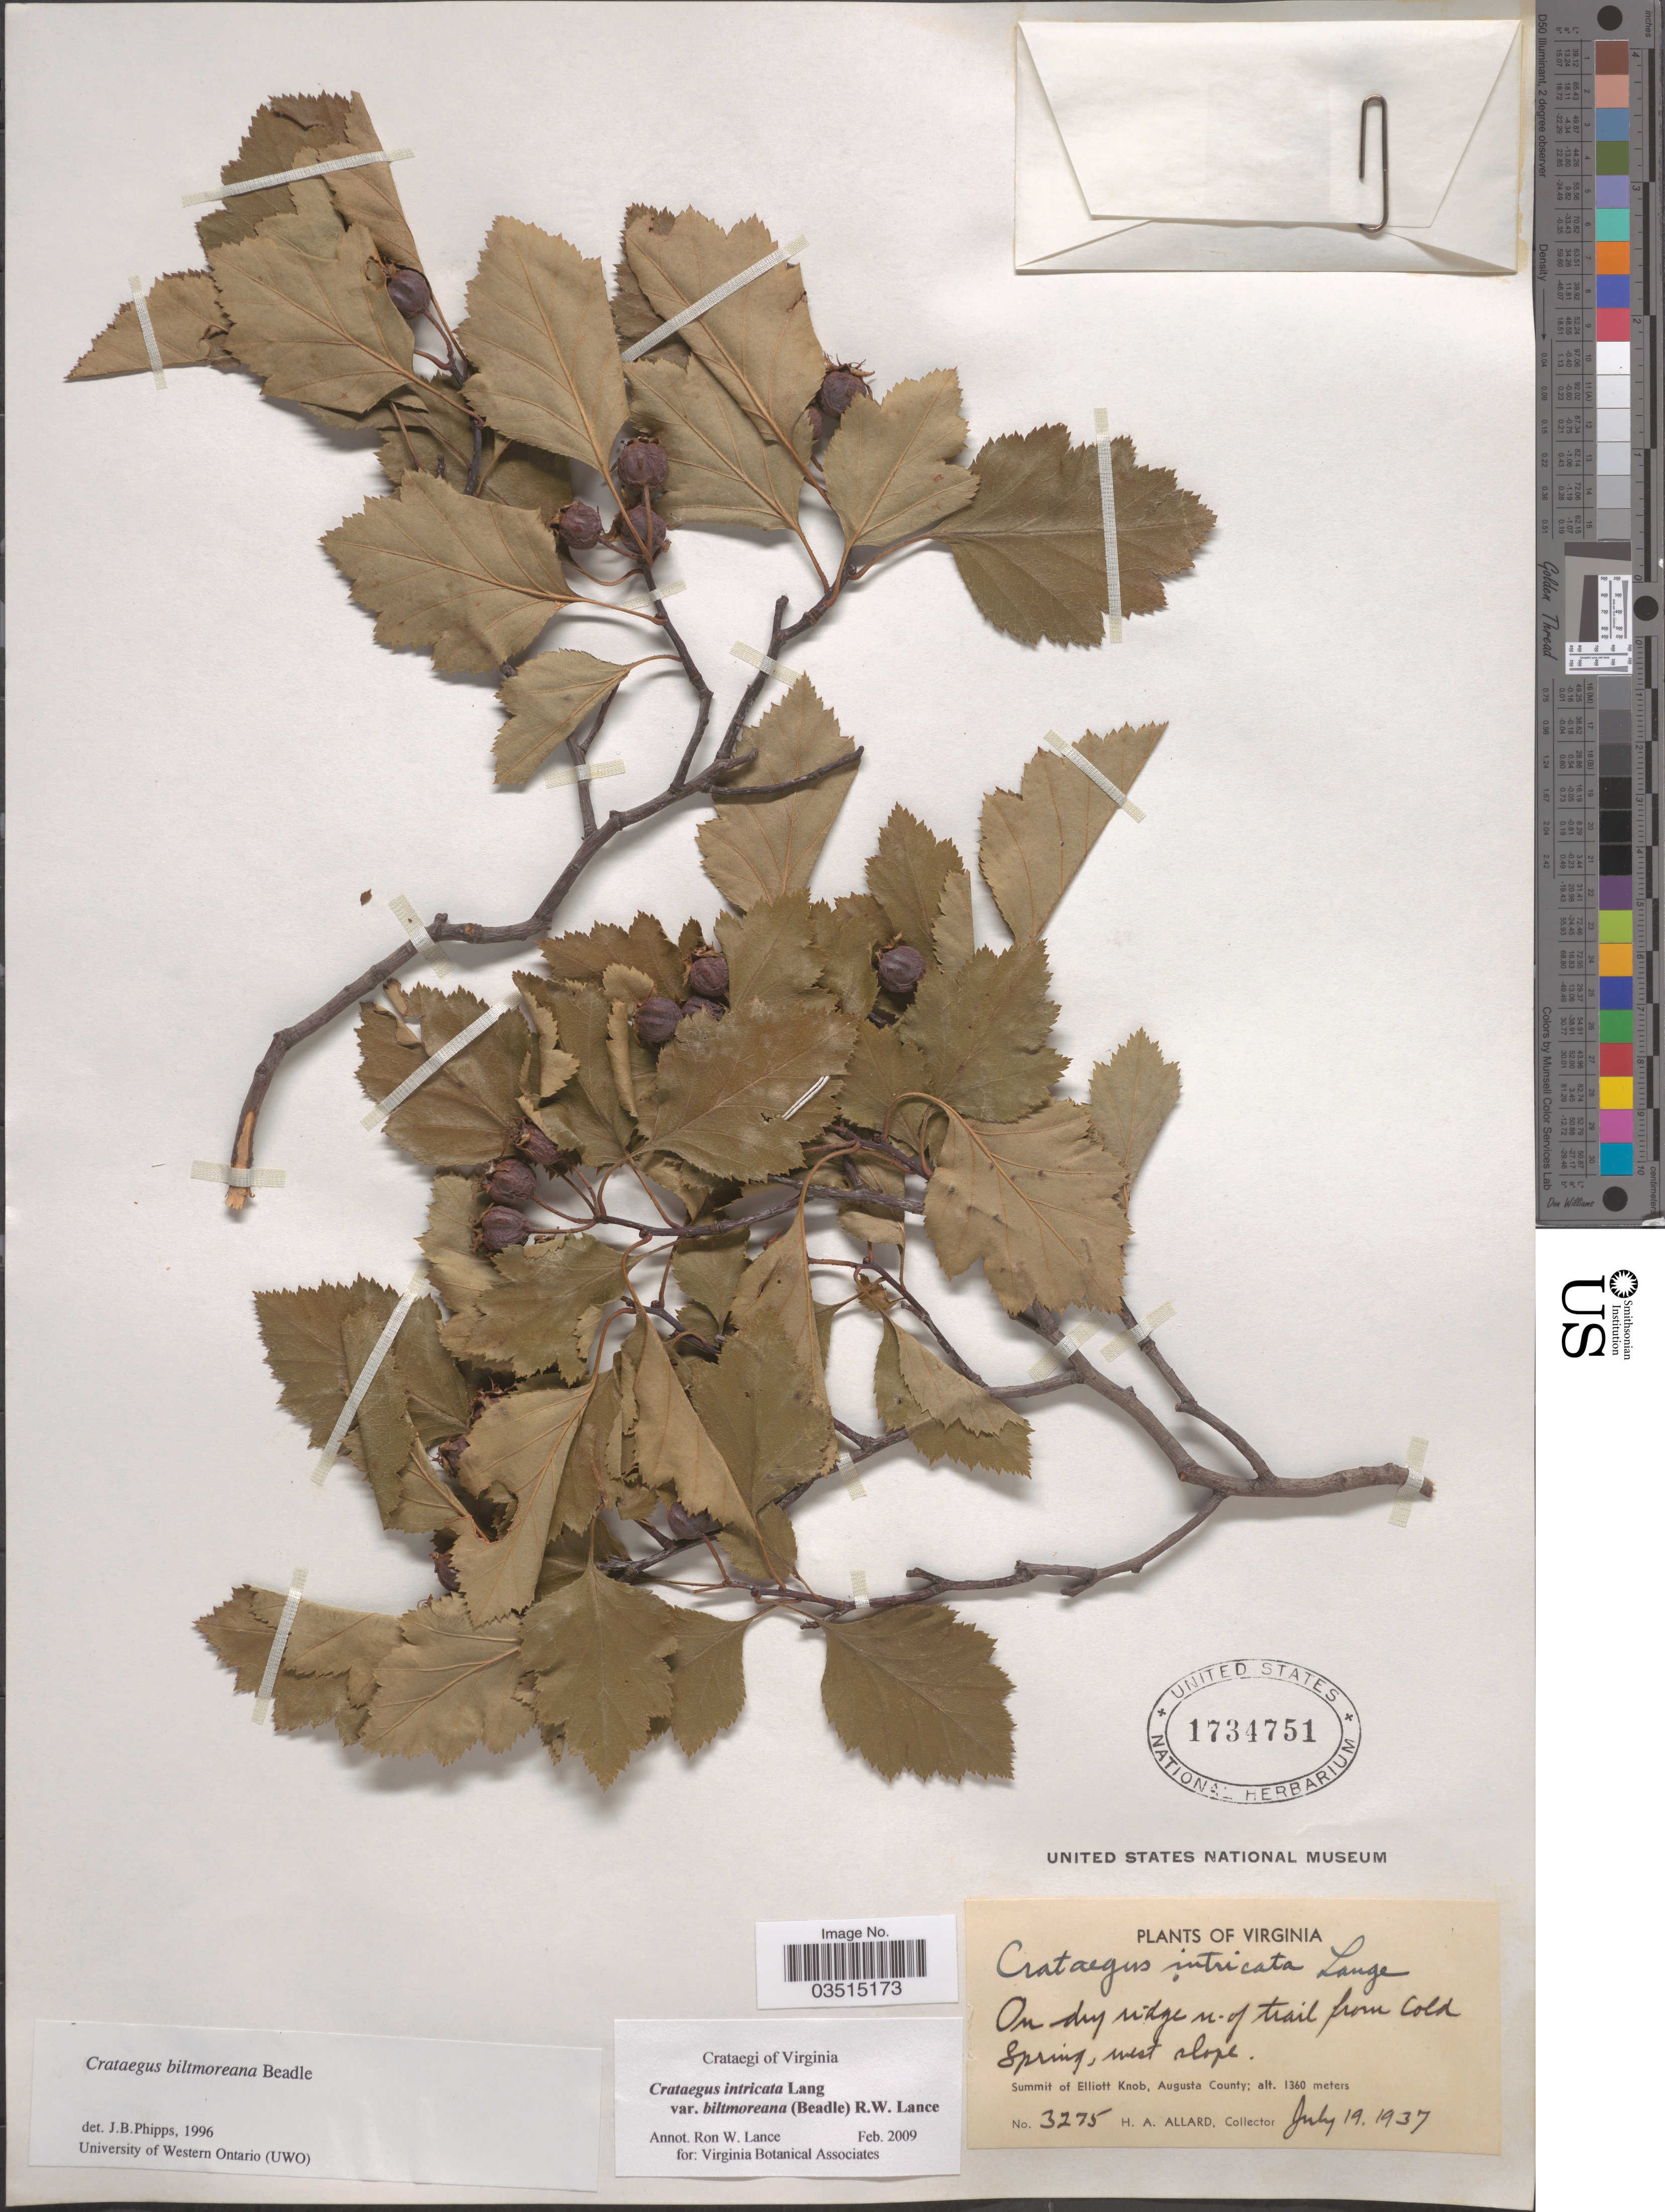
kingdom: Plantae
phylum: Tracheophyta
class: Magnoliopsida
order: Rosales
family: Rosaceae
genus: Crataegus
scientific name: Crataegus intricata var. biltmoreana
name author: (Beadle) Lance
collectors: H. A. Allard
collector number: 3275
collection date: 1937-07-19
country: United States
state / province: Virginia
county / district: Augusta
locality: N. of trail from Cold Spring, west slope. Summit of Elliott Knob, Augusta County.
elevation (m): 1360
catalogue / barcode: US 1734751